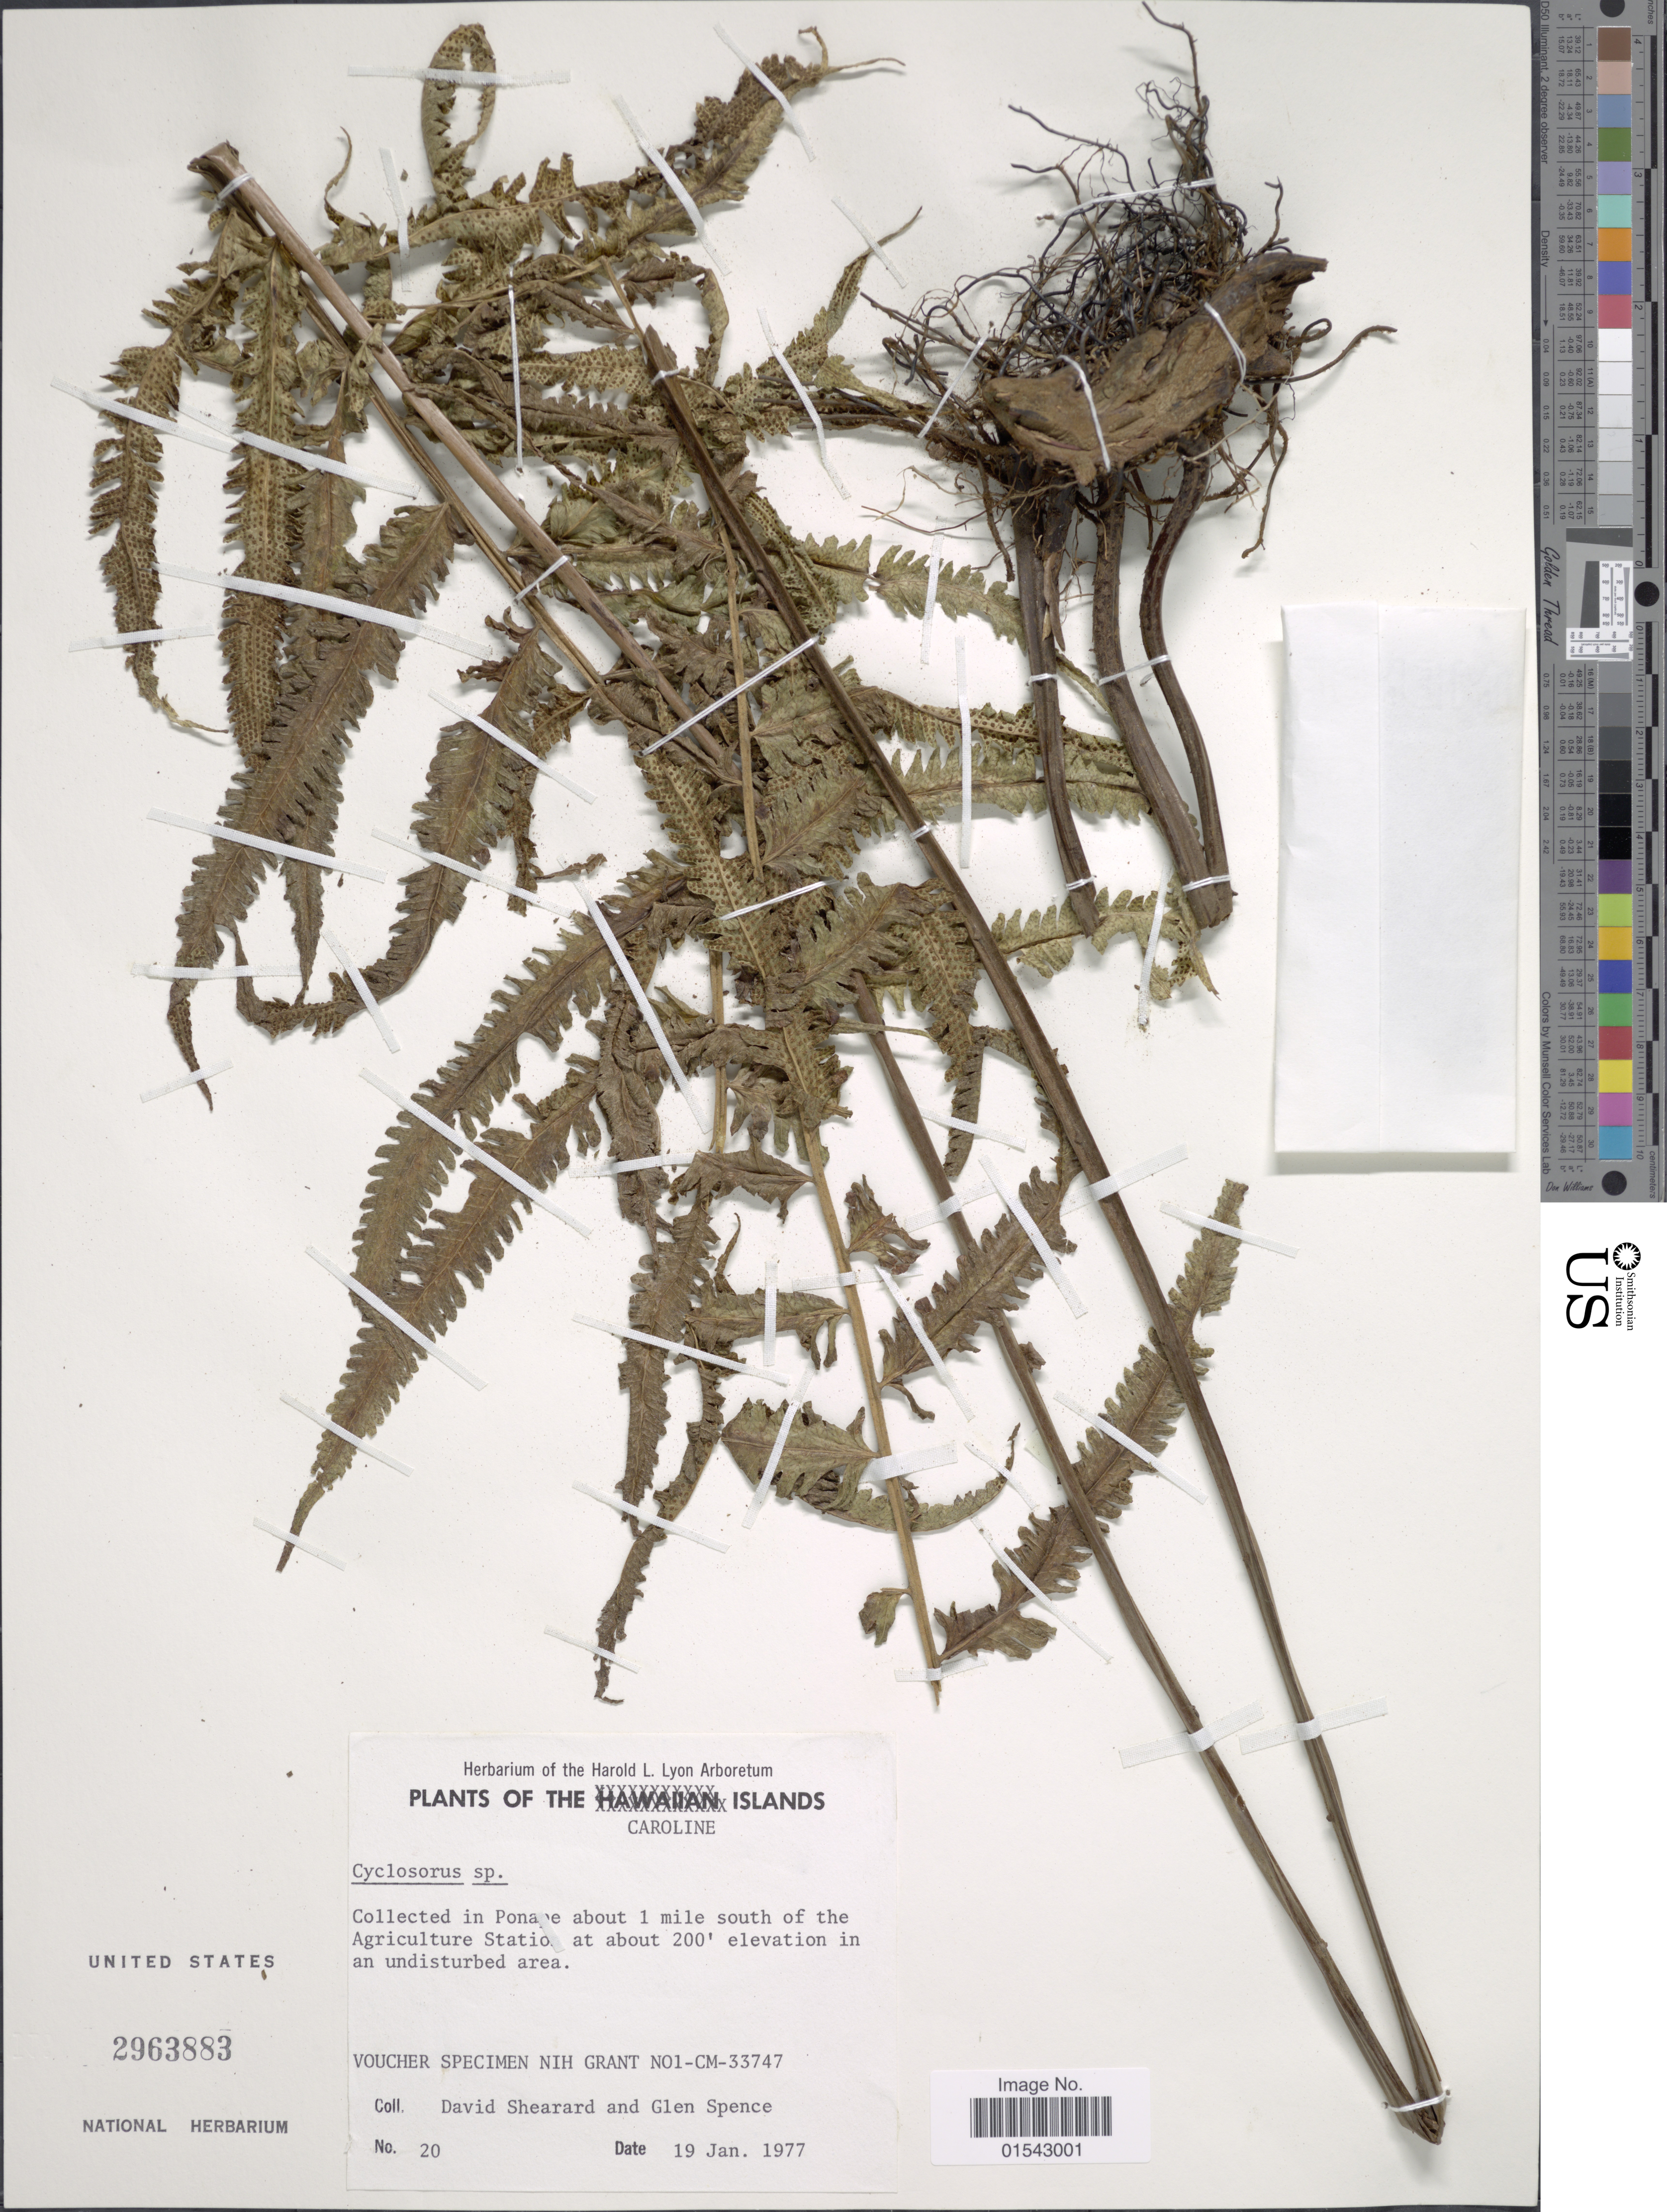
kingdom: Plantae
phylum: Tracheophyta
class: Polypodiopsida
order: Polypodiales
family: Thelypteridaceae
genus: Cyclosorus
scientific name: Cyclosorus sp.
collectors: D. Shearard & G. Spence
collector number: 20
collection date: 1977-01-19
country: Micronesia, Federated States of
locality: Caroline Islands, voucher specimen NIH Grant No1-cm-33747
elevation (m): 61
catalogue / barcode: US 2963883